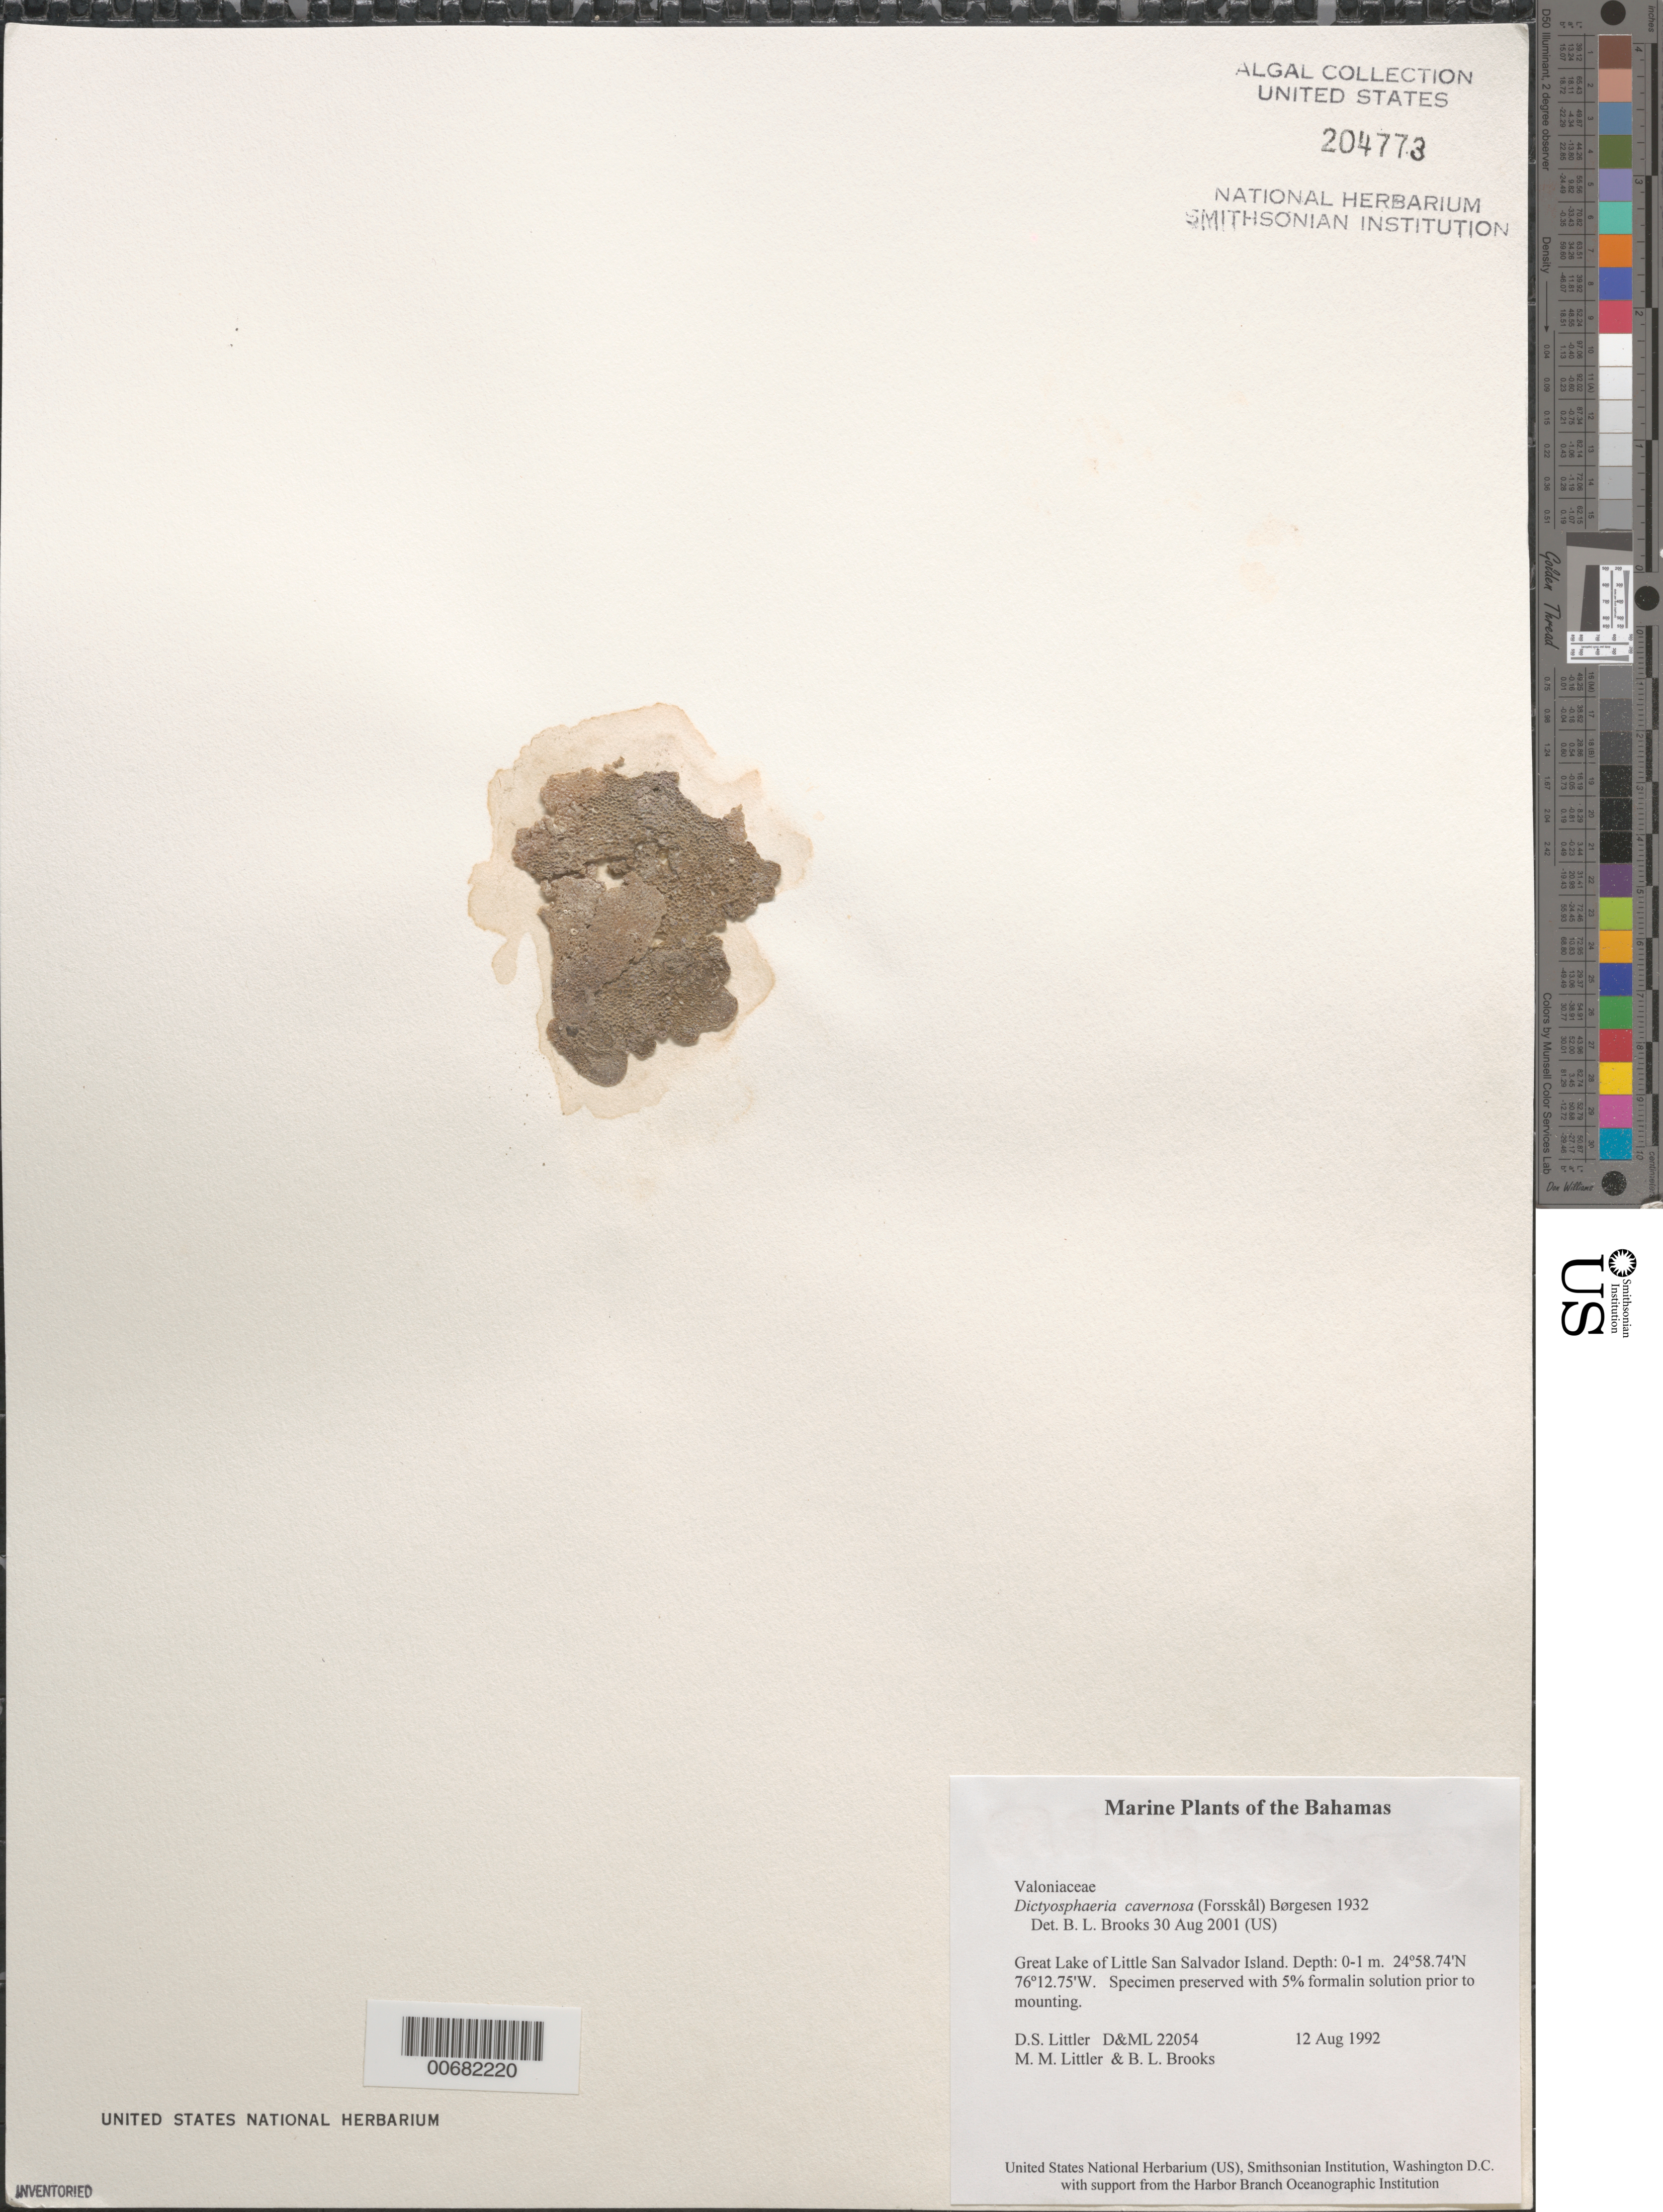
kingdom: Plantae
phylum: Chlorophyta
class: Ulvophyceae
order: Siphonocladales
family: Siphonocladaceae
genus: Dictyosphaeria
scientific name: Dictyosphaeria cavernosa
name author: (Forssk.) Børgesen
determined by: Brooks, B. L., (BOT), Smithsonian Institution - National Museum of Natural History (UNITED STATES)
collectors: D. S. Littler, M. M. Littler & B. Brooks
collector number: D&ML 22054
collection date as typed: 12 Aug 1992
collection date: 1992-08-12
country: Bahamas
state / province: San Salvador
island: Little San Salvador Island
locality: Great Lake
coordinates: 24 58.74' N, 76 12.75' W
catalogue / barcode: US 204773